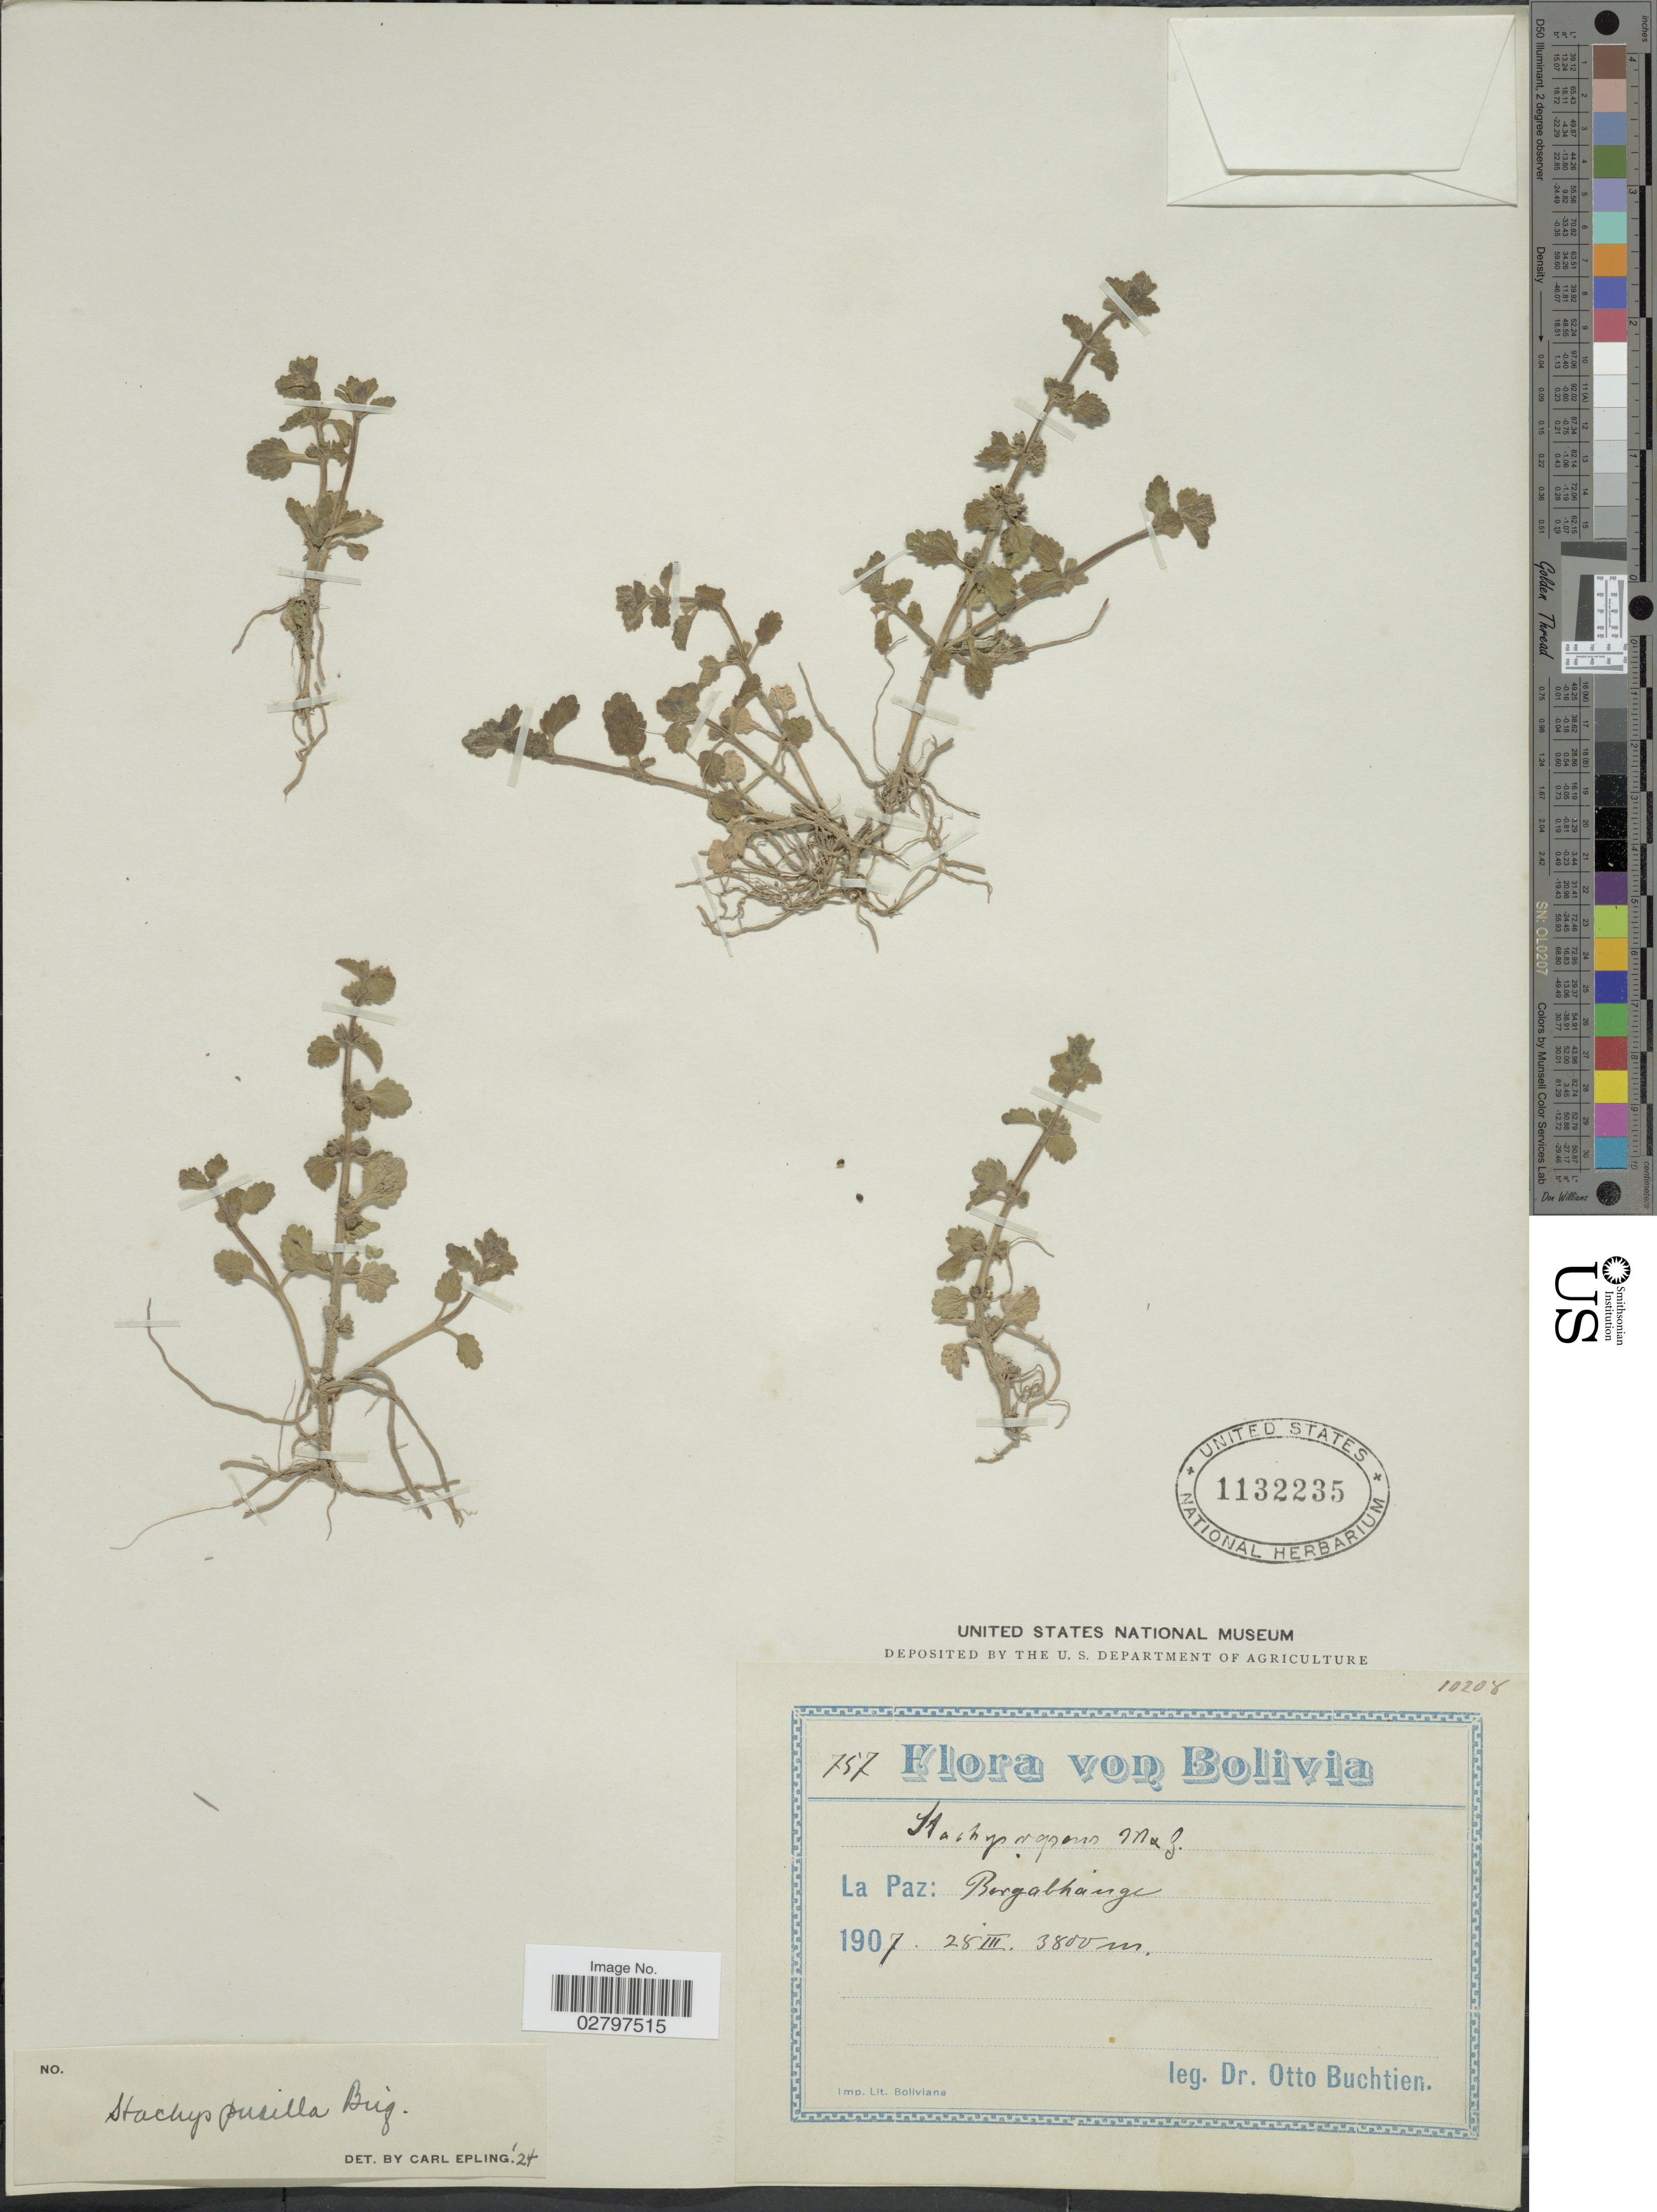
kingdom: Plantae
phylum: Tracheophyta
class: Magnoliopsida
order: Lamiales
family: Lamiaceae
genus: Stachys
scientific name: Stachys pusilla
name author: (Wedd.) Briq.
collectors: O. Buchtien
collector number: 757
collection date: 1907-03-28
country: Bolivia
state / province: La Paz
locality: Bergabhange.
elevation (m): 3800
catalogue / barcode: US 1132235